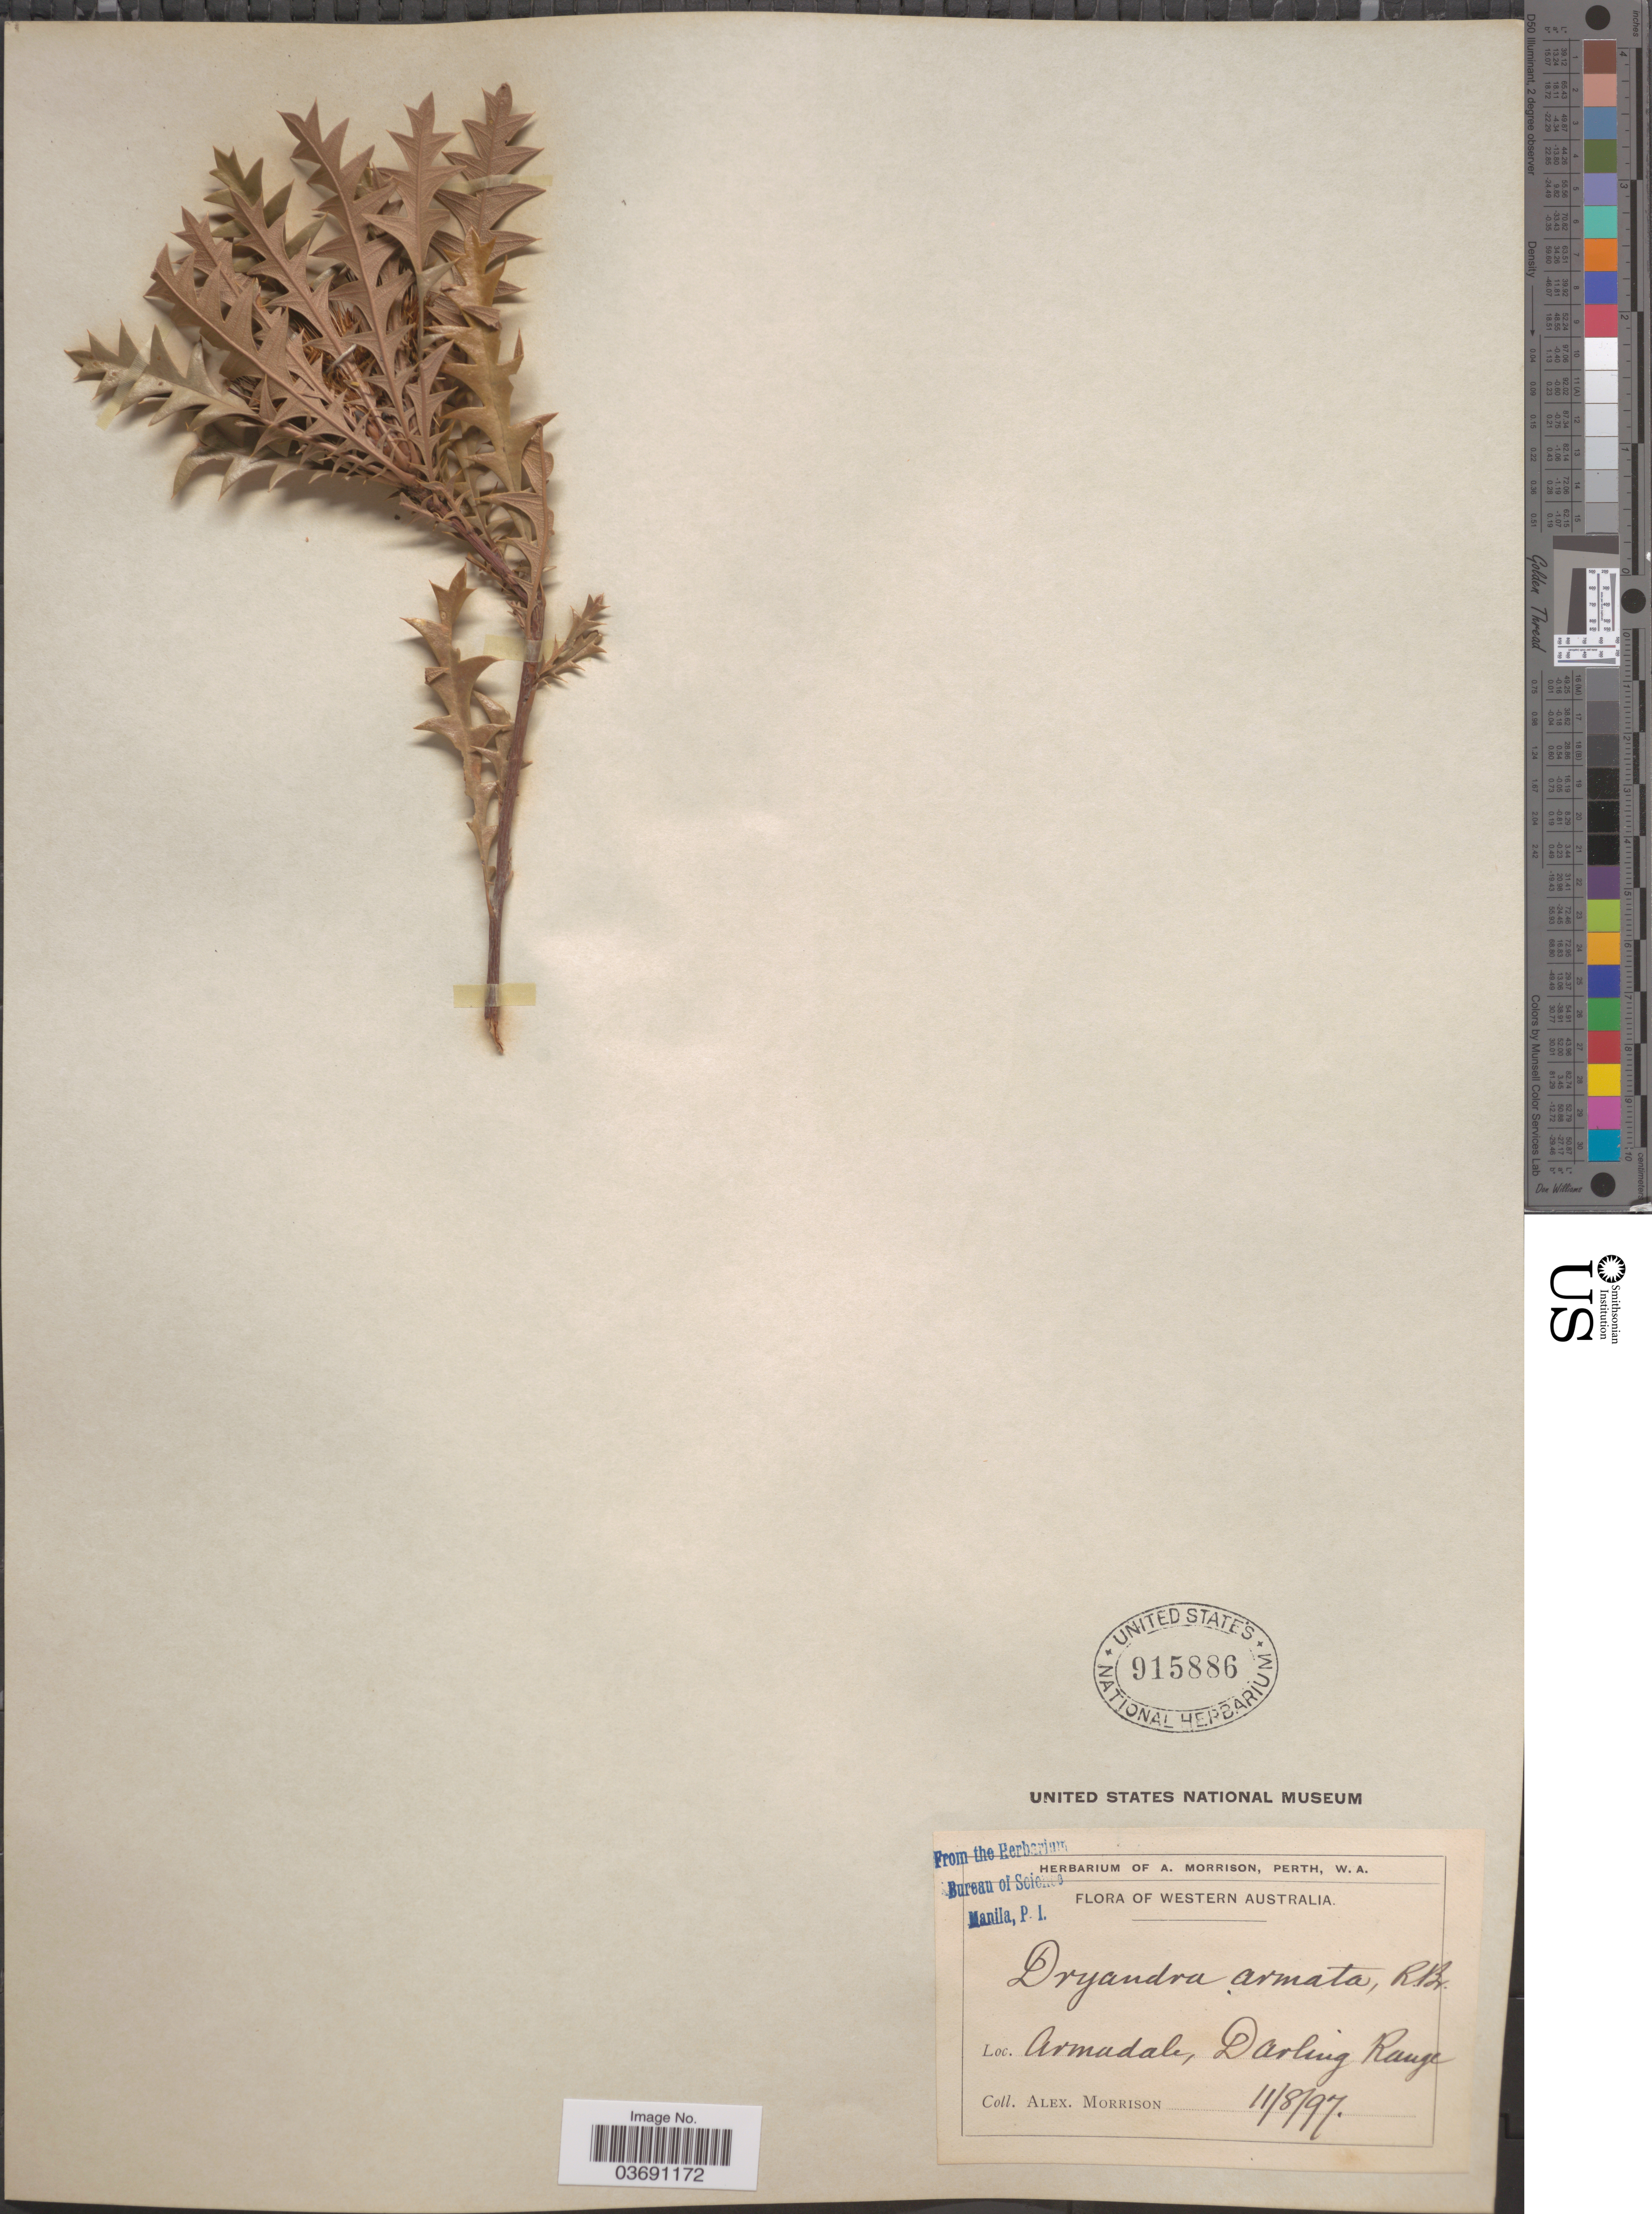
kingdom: Plantae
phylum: Tracheophyta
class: Magnoliopsida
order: Proteales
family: Proteaceae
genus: Dryandra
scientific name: Dryandra armata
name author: R. Br.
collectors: A. Morrison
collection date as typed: Transcribed d/m/y: 11/8/97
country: Australia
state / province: Western Australia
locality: Armadale, Darling Range.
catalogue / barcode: US 915886